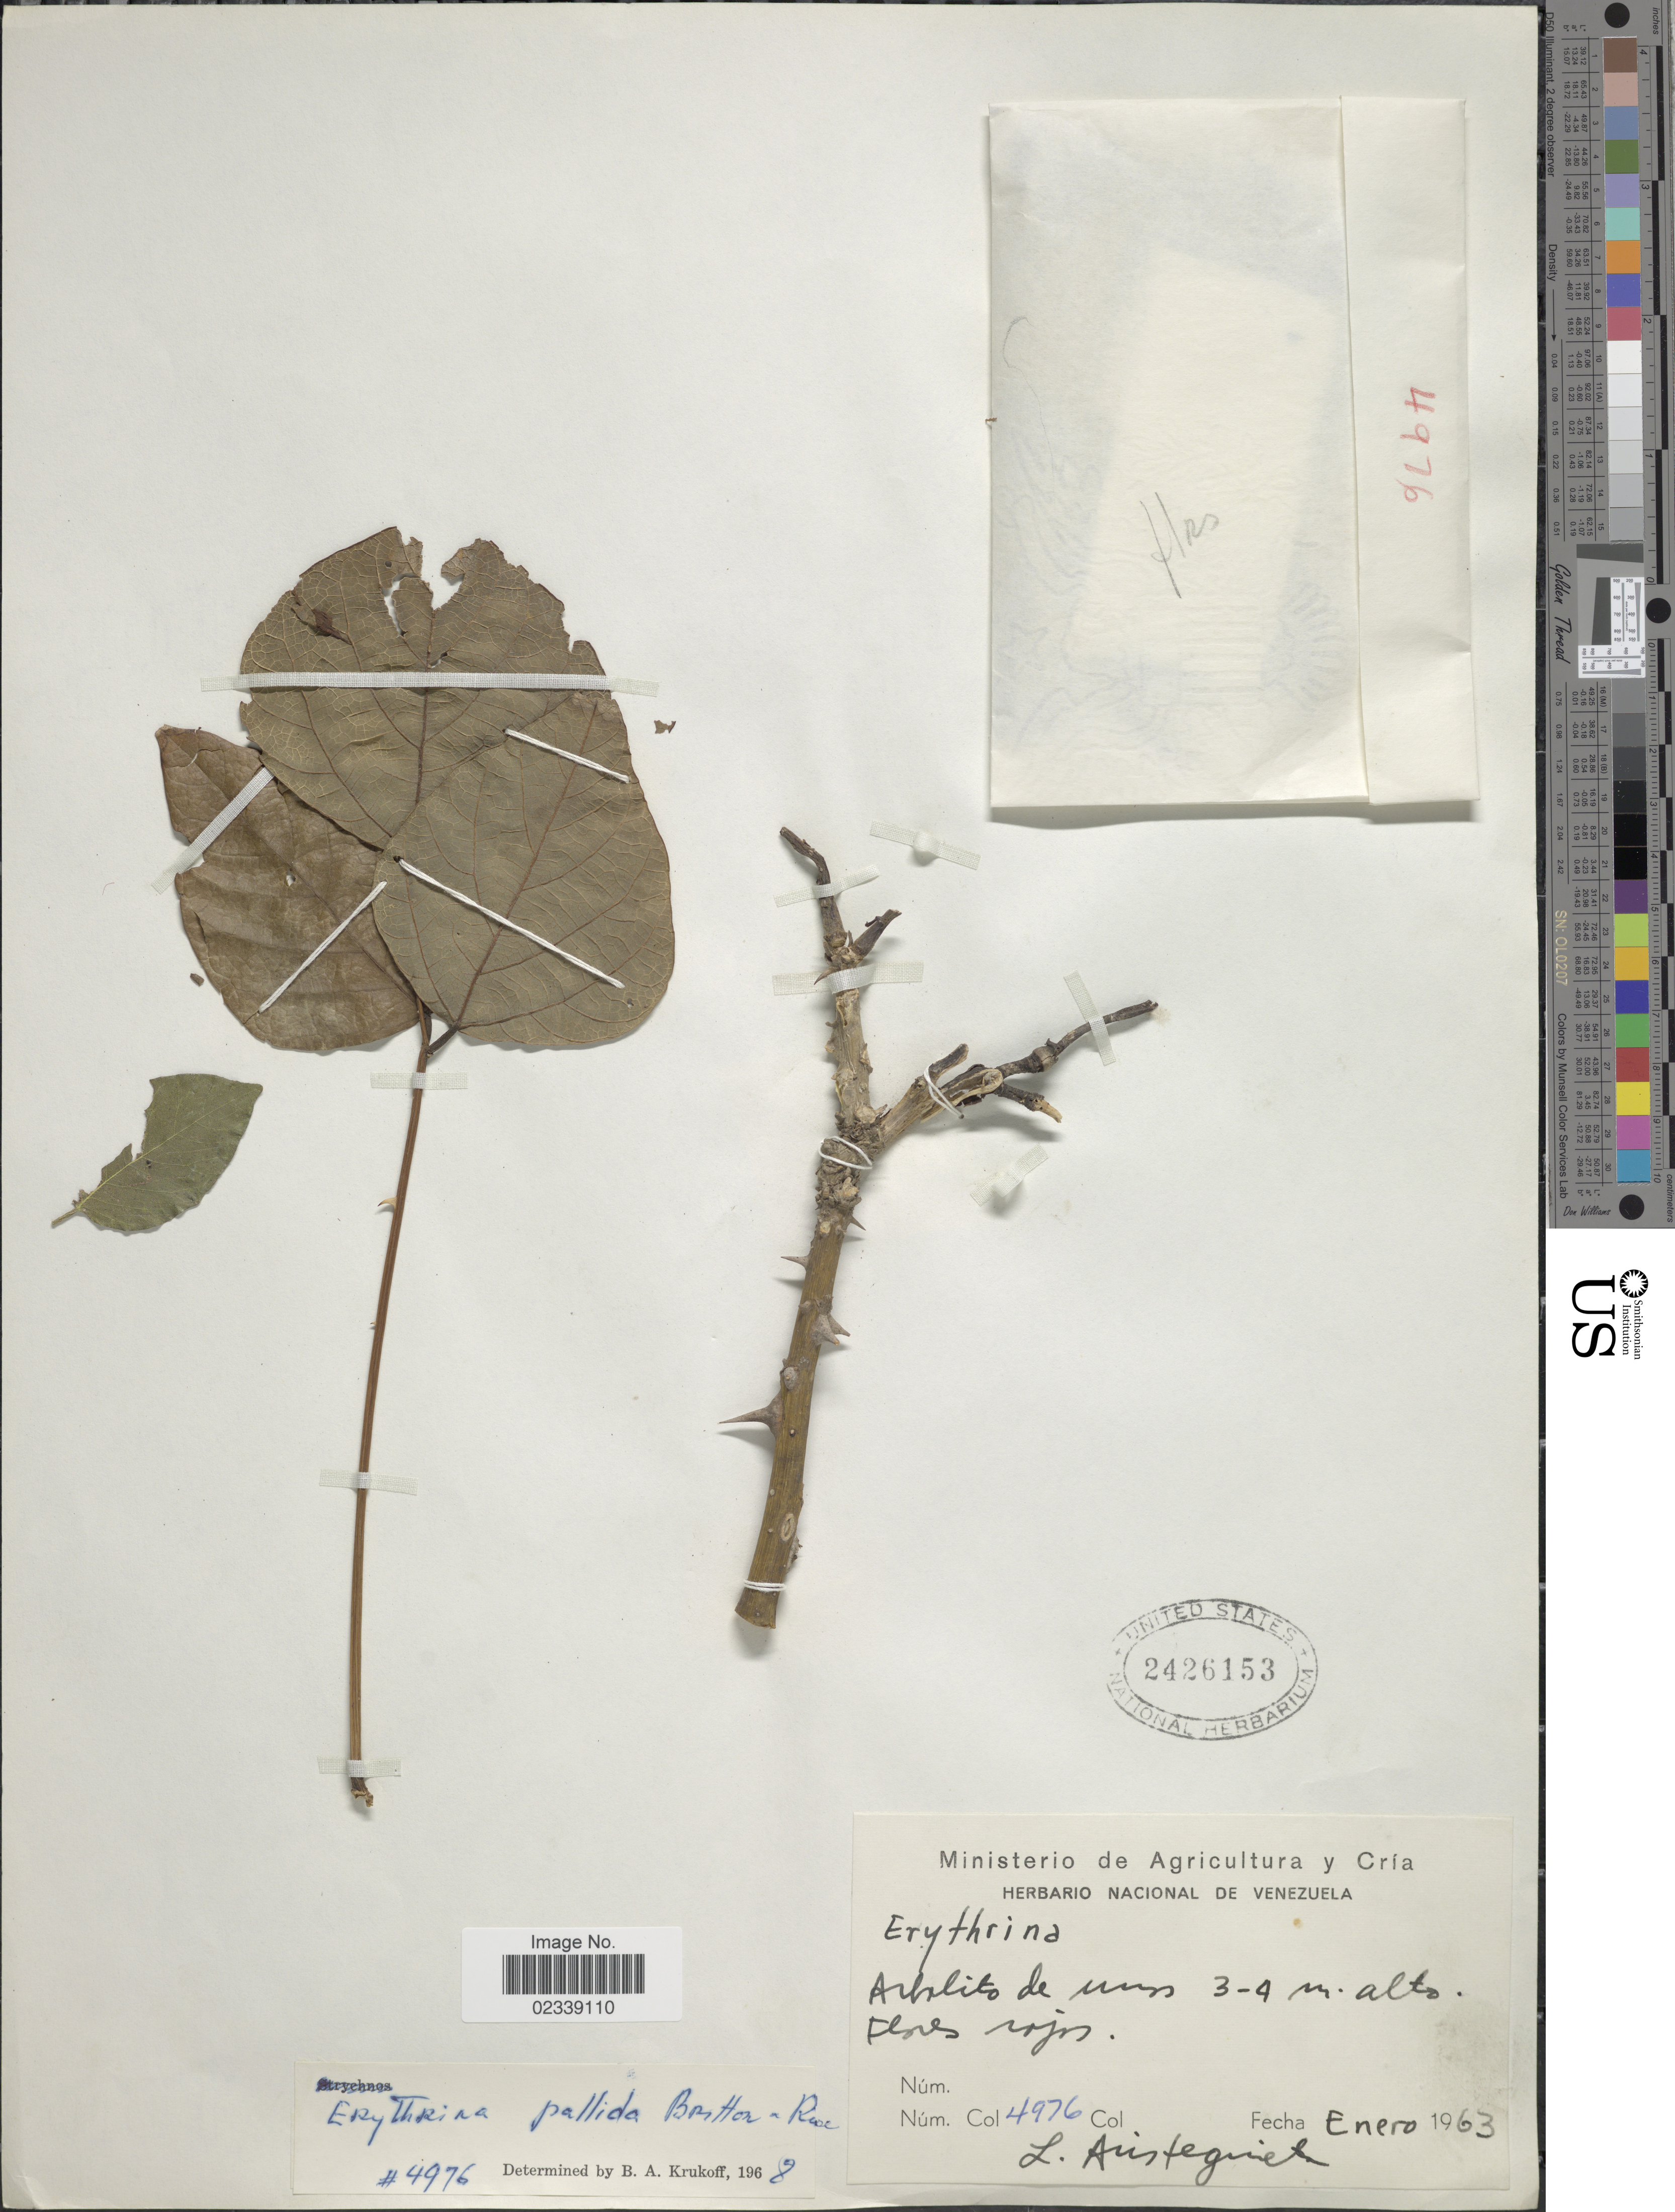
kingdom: Plantae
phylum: Tracheophyta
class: Magnoliopsida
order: Fabales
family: Fabaceae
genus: Erythrina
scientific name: Erythrina pallida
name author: Britton & Rose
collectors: L. Aristeguieta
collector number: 4976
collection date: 1963-01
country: Venezuela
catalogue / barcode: US 2426153